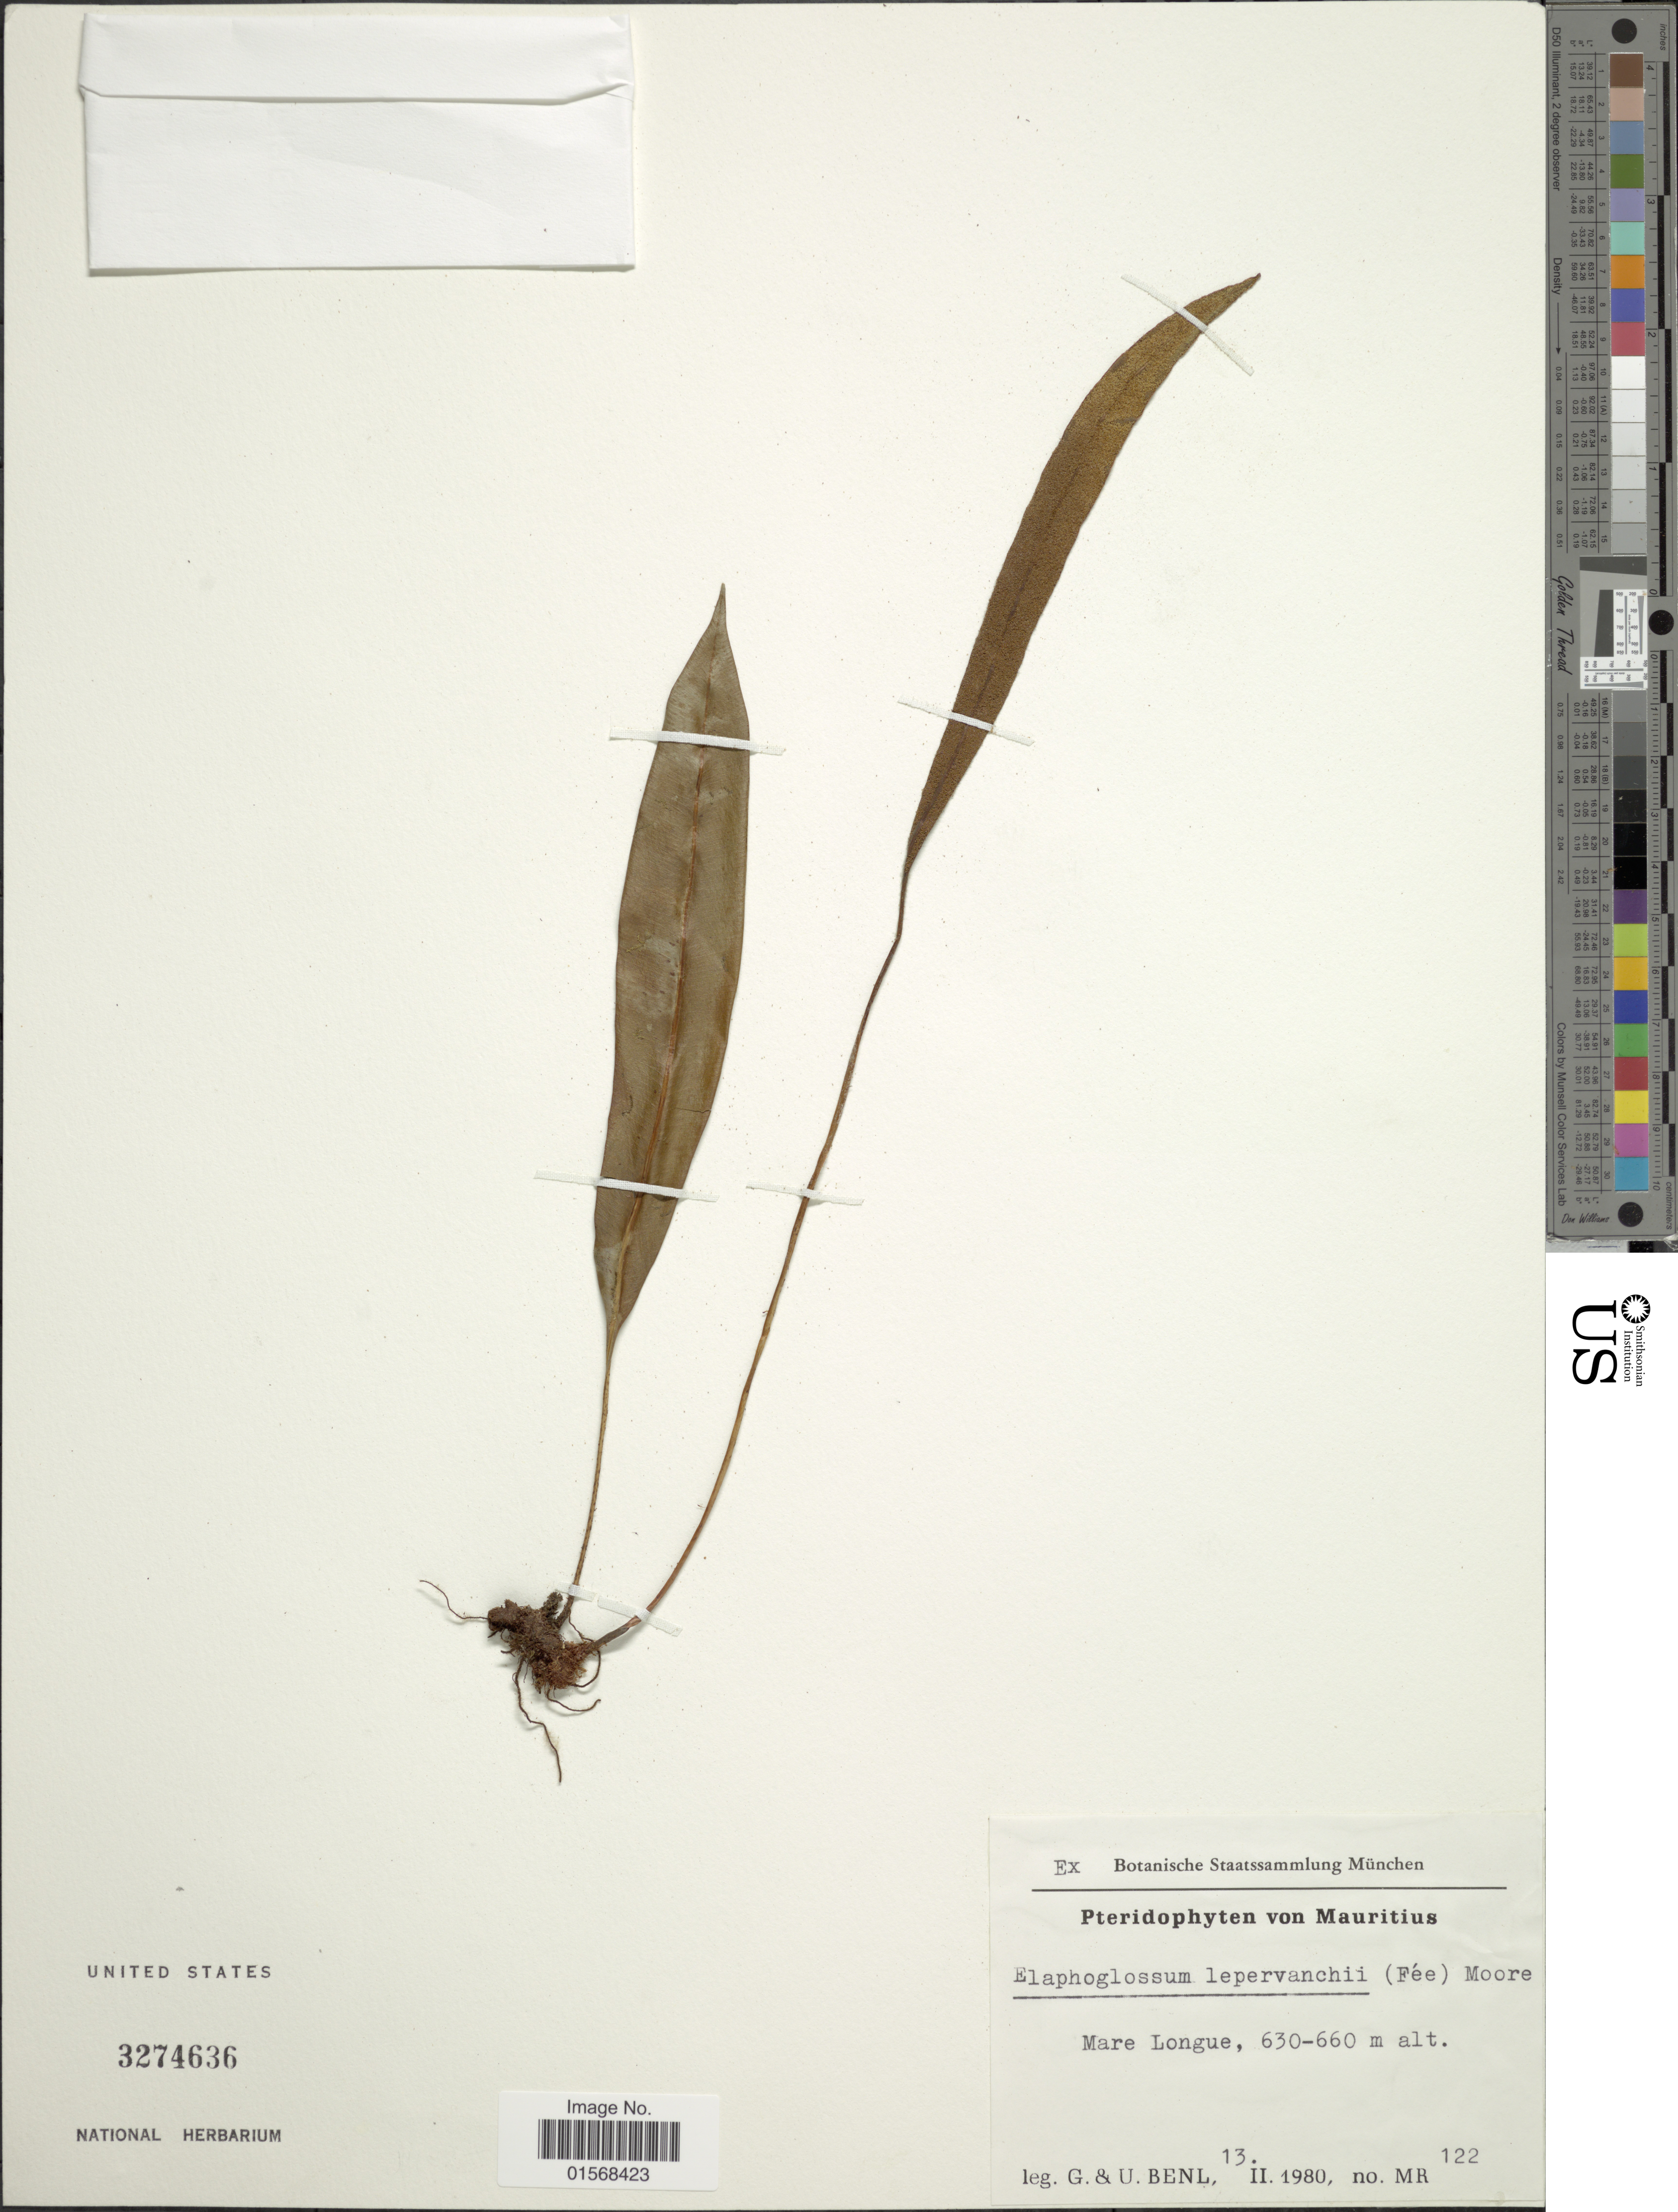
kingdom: Plantae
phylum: Tracheophyta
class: Polypodiopsida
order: Polypodiales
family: Dryopteridaceae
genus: Elaphoglossum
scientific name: Elaphoglossum lepervanchii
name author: (Fée) T. Moore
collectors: G. Benl & U. Benl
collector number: MR122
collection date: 1980-02-13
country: Mauritius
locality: Mare Longue, Mauritius.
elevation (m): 630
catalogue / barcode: US 3274636